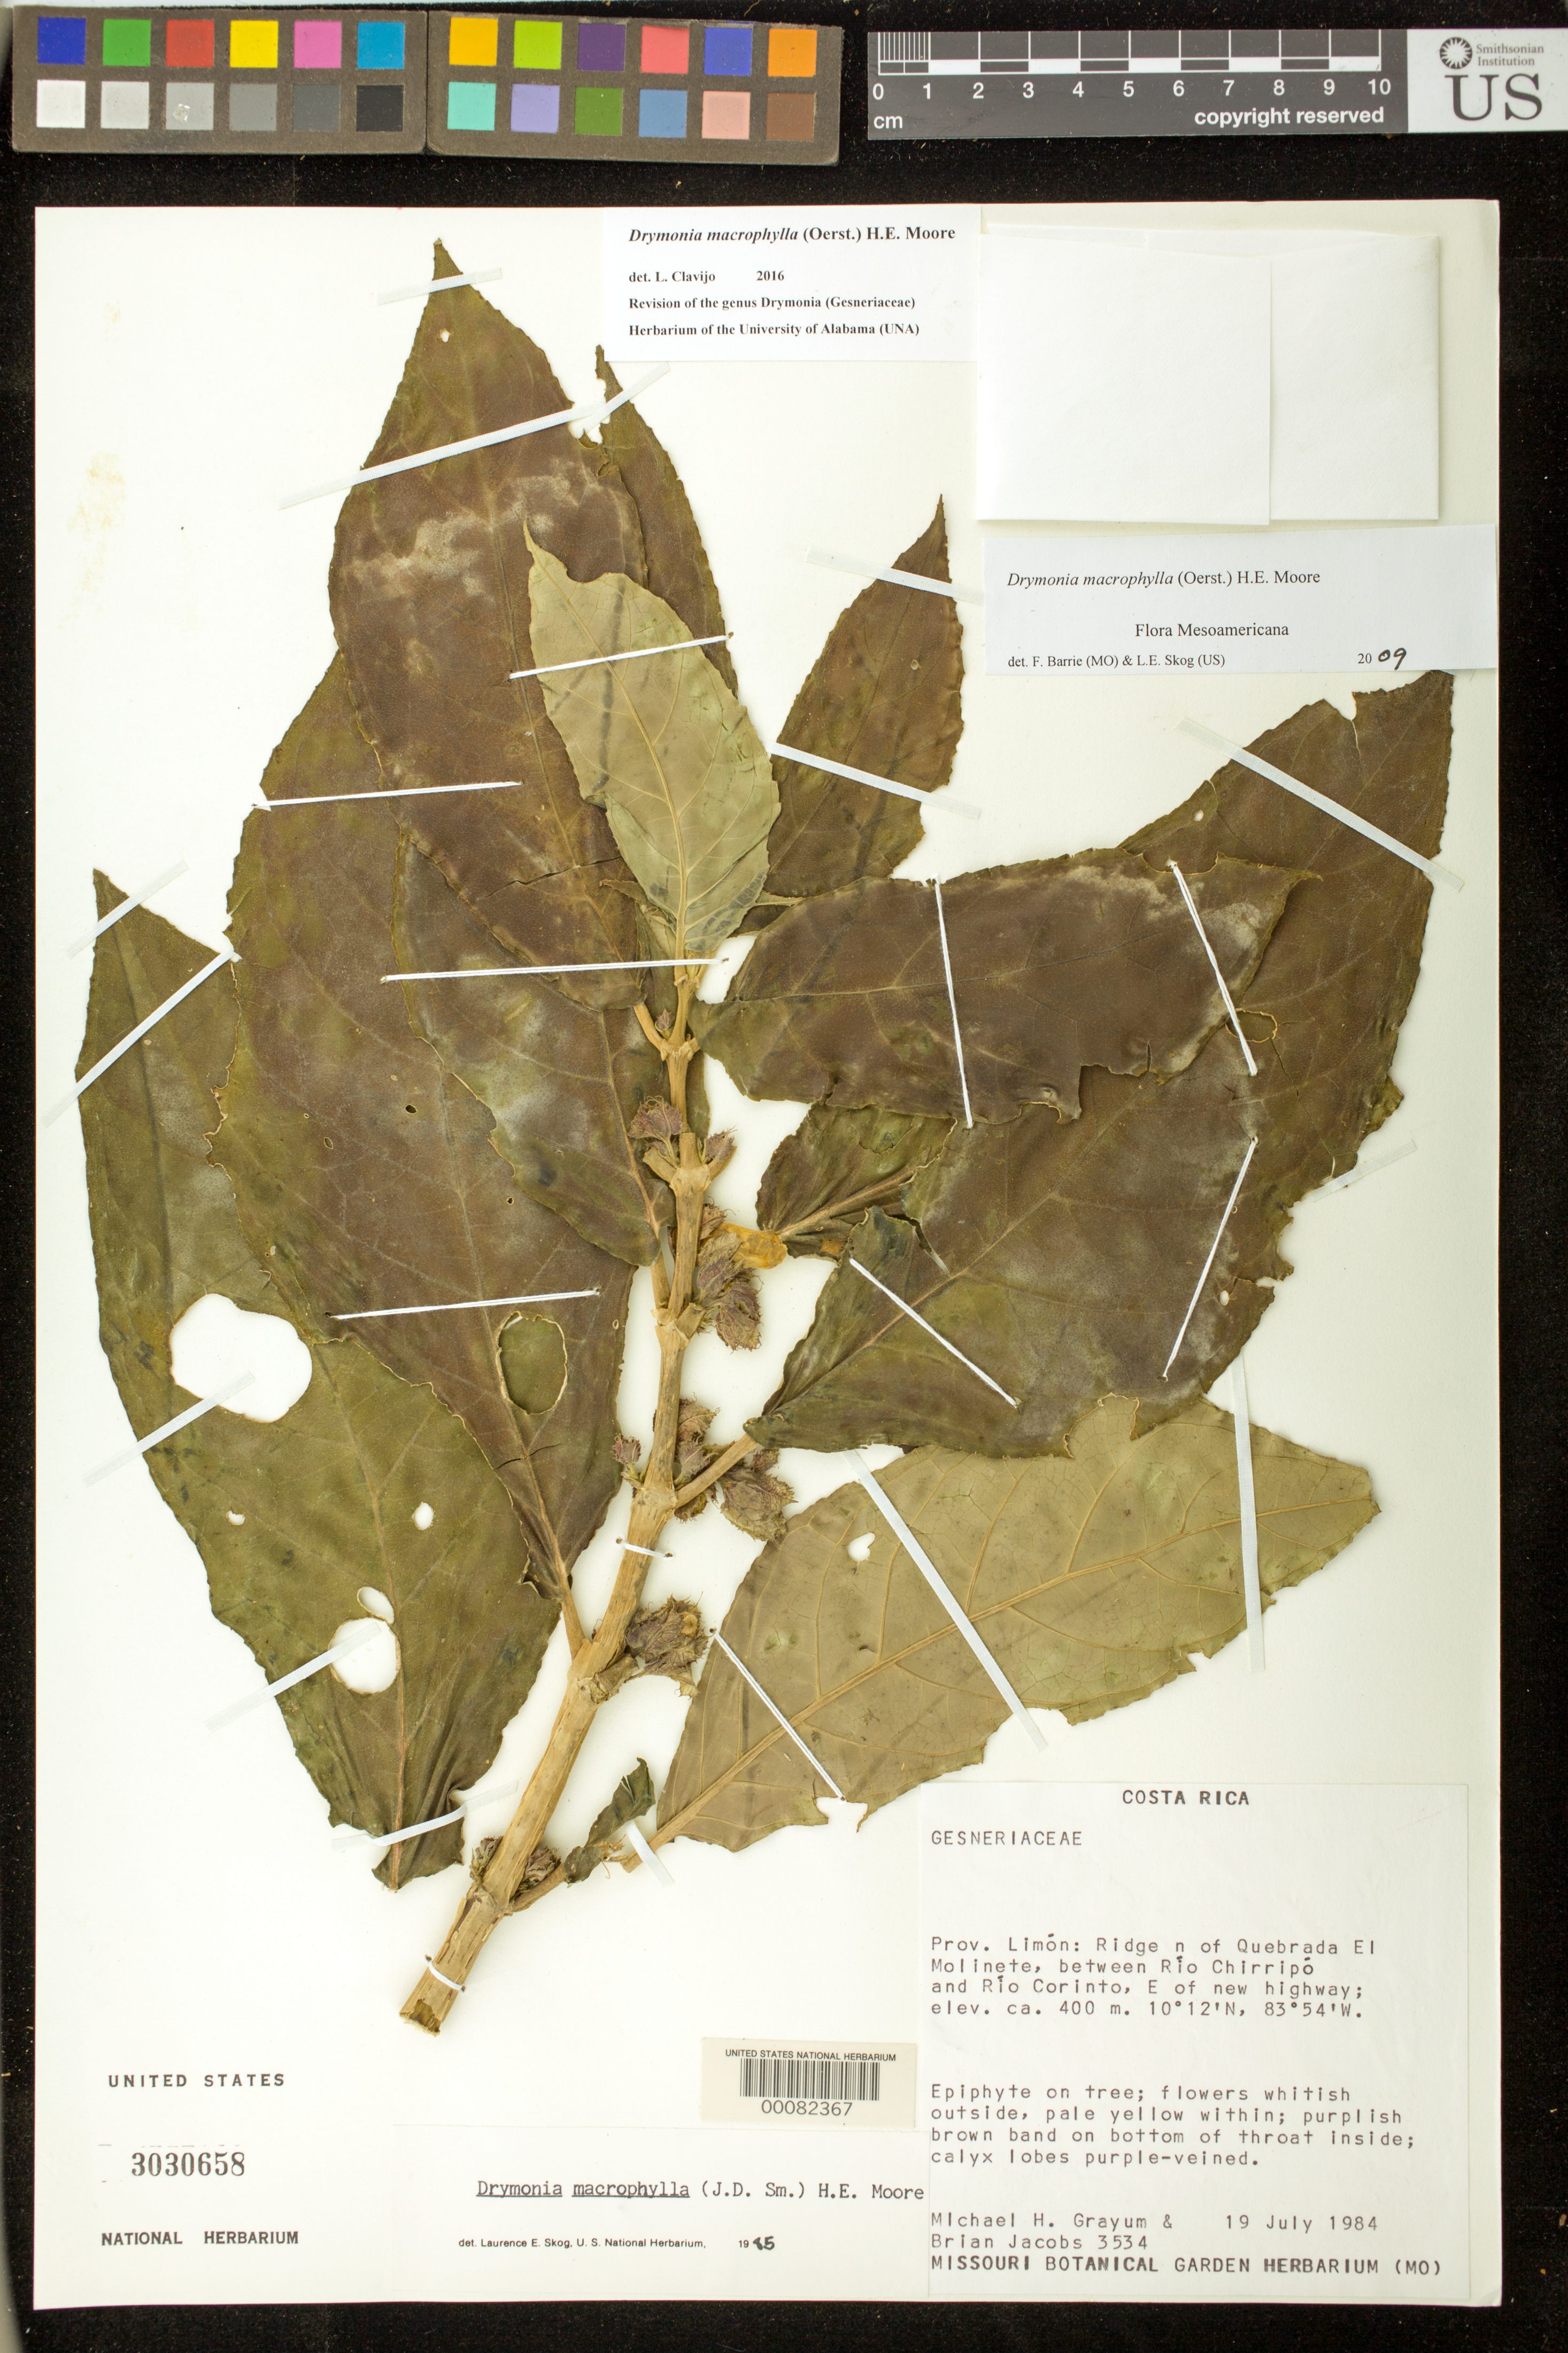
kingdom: Plantae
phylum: Tracheophyta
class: Magnoliopsida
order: Lamiales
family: Gesneriaceae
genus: Drymonia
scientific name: Drymonia macrophylla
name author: (Oerst.) H.E. Moore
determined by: Skog, Laurence E.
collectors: M. H. Grayum & B. Jacobs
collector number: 3534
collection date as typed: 19 Jul 1984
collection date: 1984-07-19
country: Costa Rica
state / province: Limón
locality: Ridge N of Quebrada El Molinete, between Rio Chirripo and Rio Corinto, E of new highway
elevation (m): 400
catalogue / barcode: US 3030658